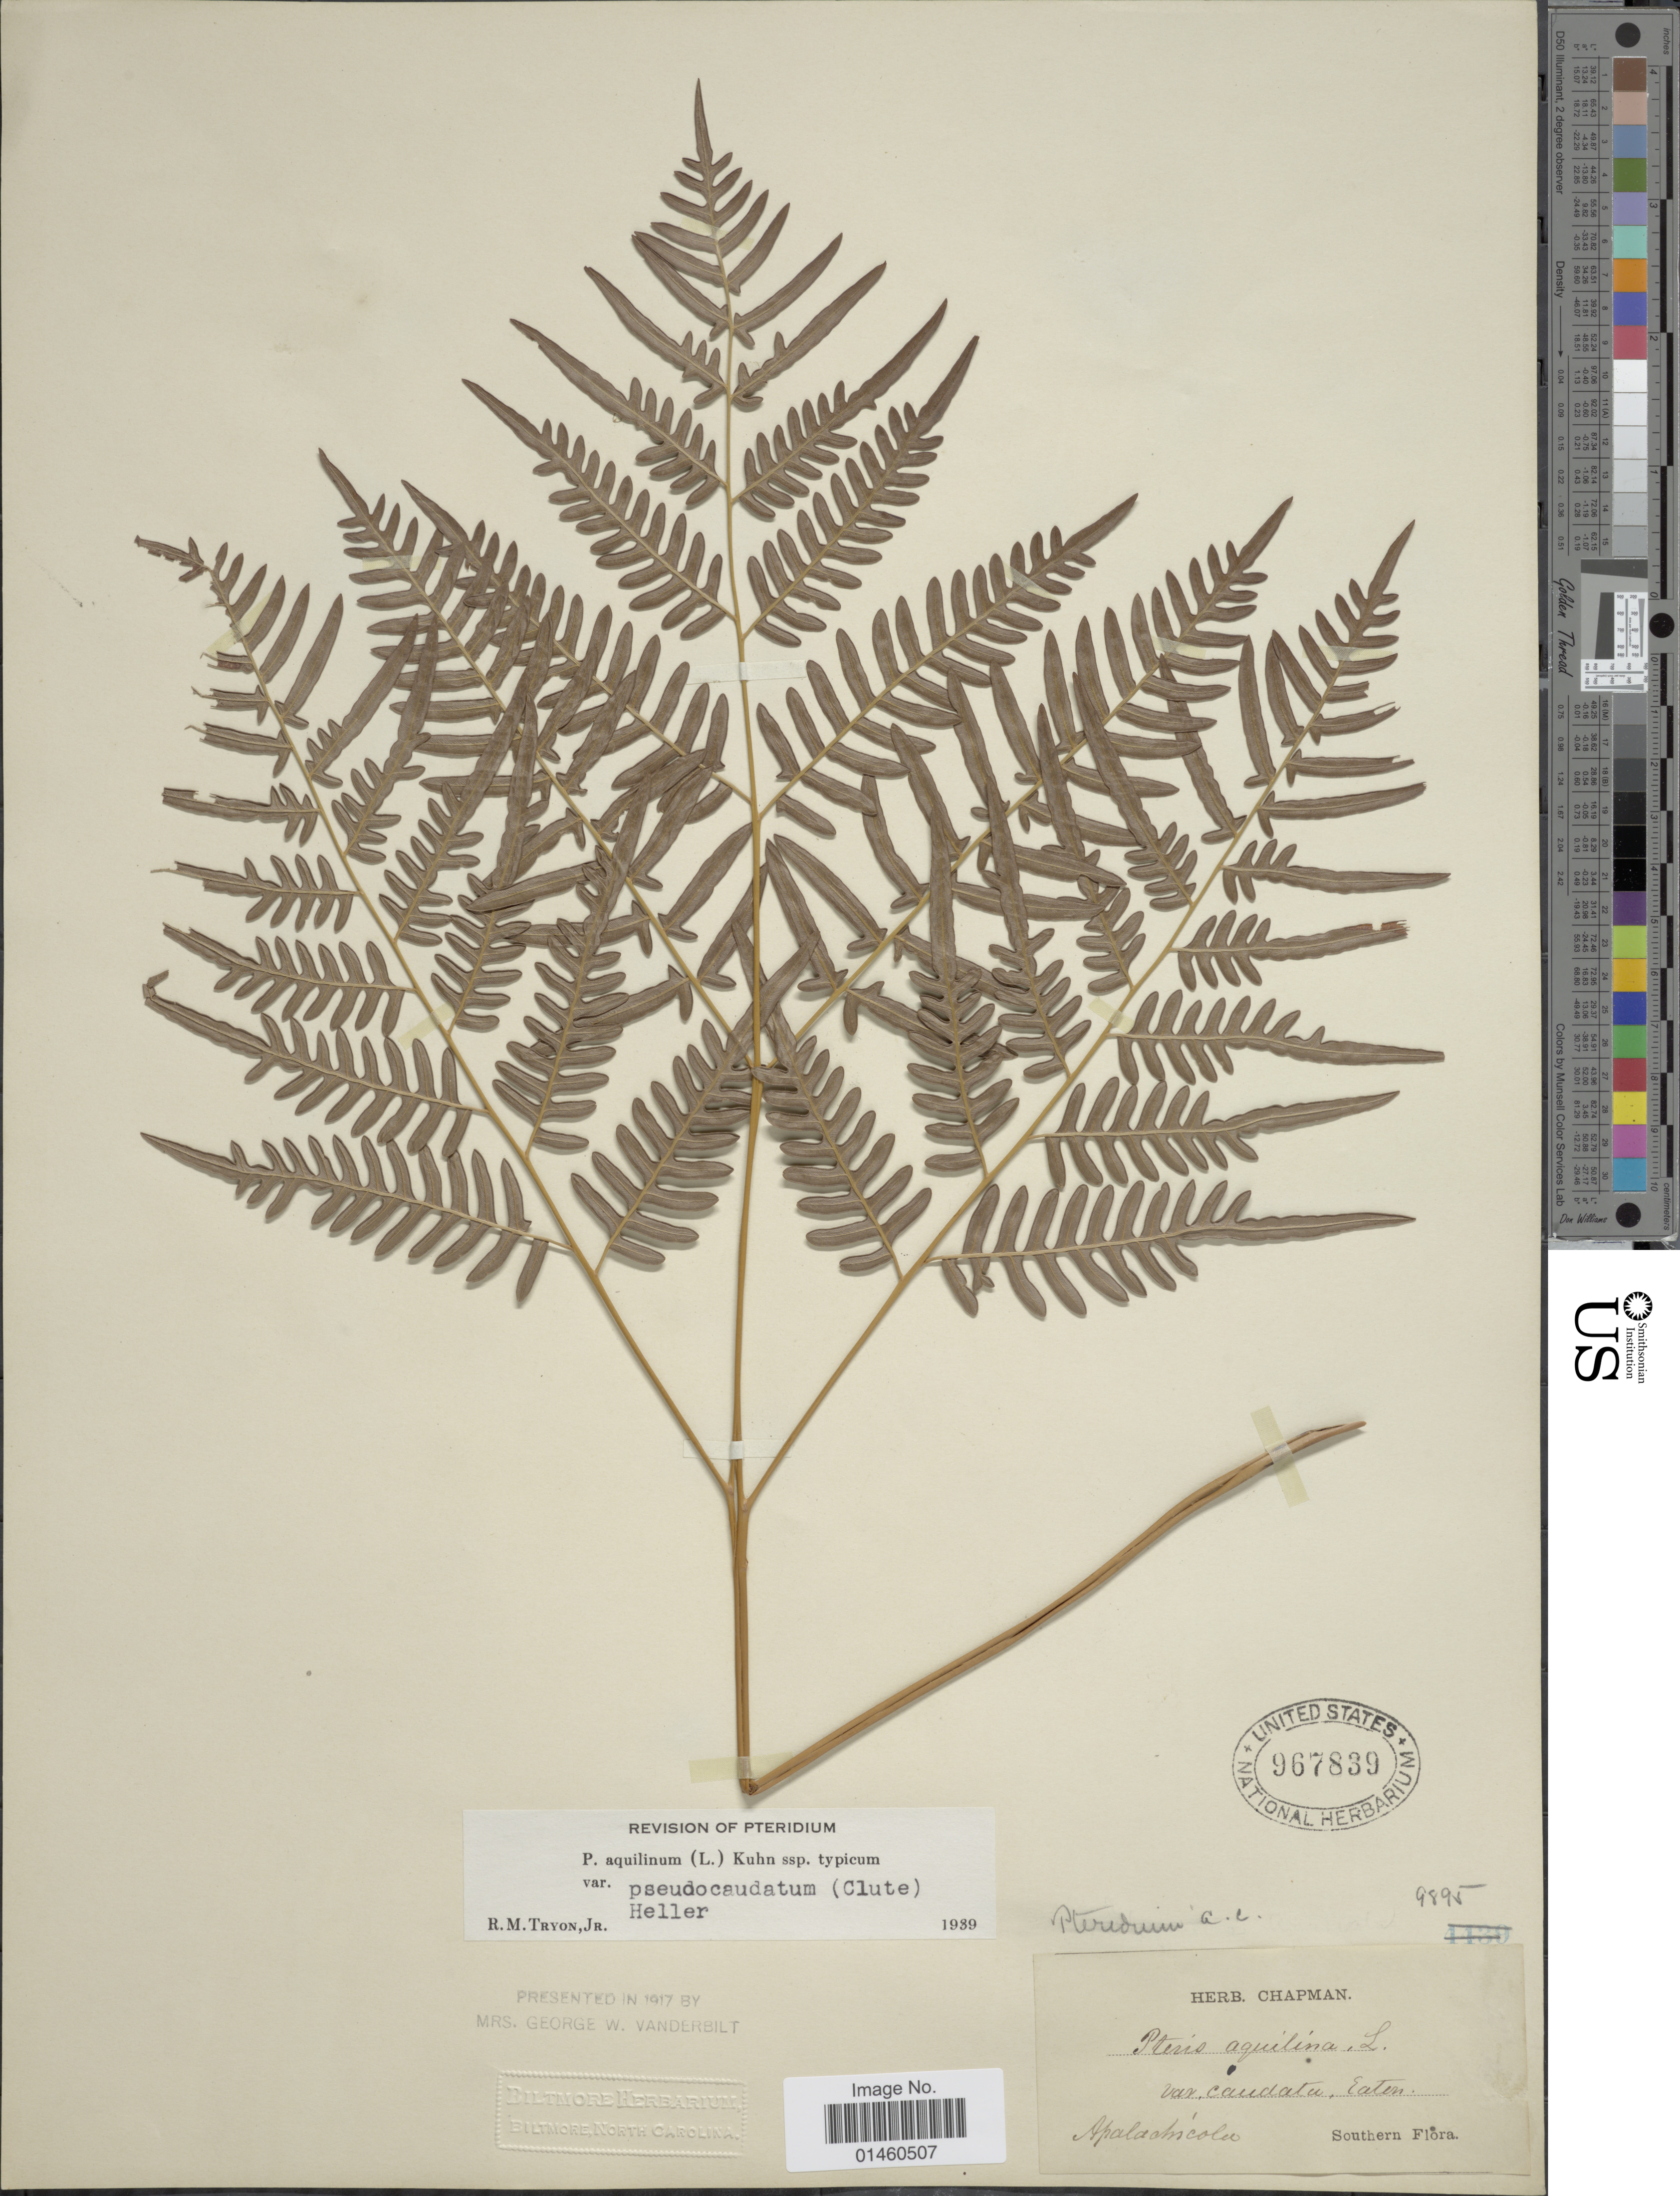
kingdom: Plantae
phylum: Tracheophyta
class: Polypodiopsida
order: Polypodiales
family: Dennstaedtiaceae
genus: Pteridium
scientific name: Pteridium aquilinum var. pseudocaudatum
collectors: ex herb. Chapman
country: United States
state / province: Florida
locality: Southern Flora, Apalachicola.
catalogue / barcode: US 967839